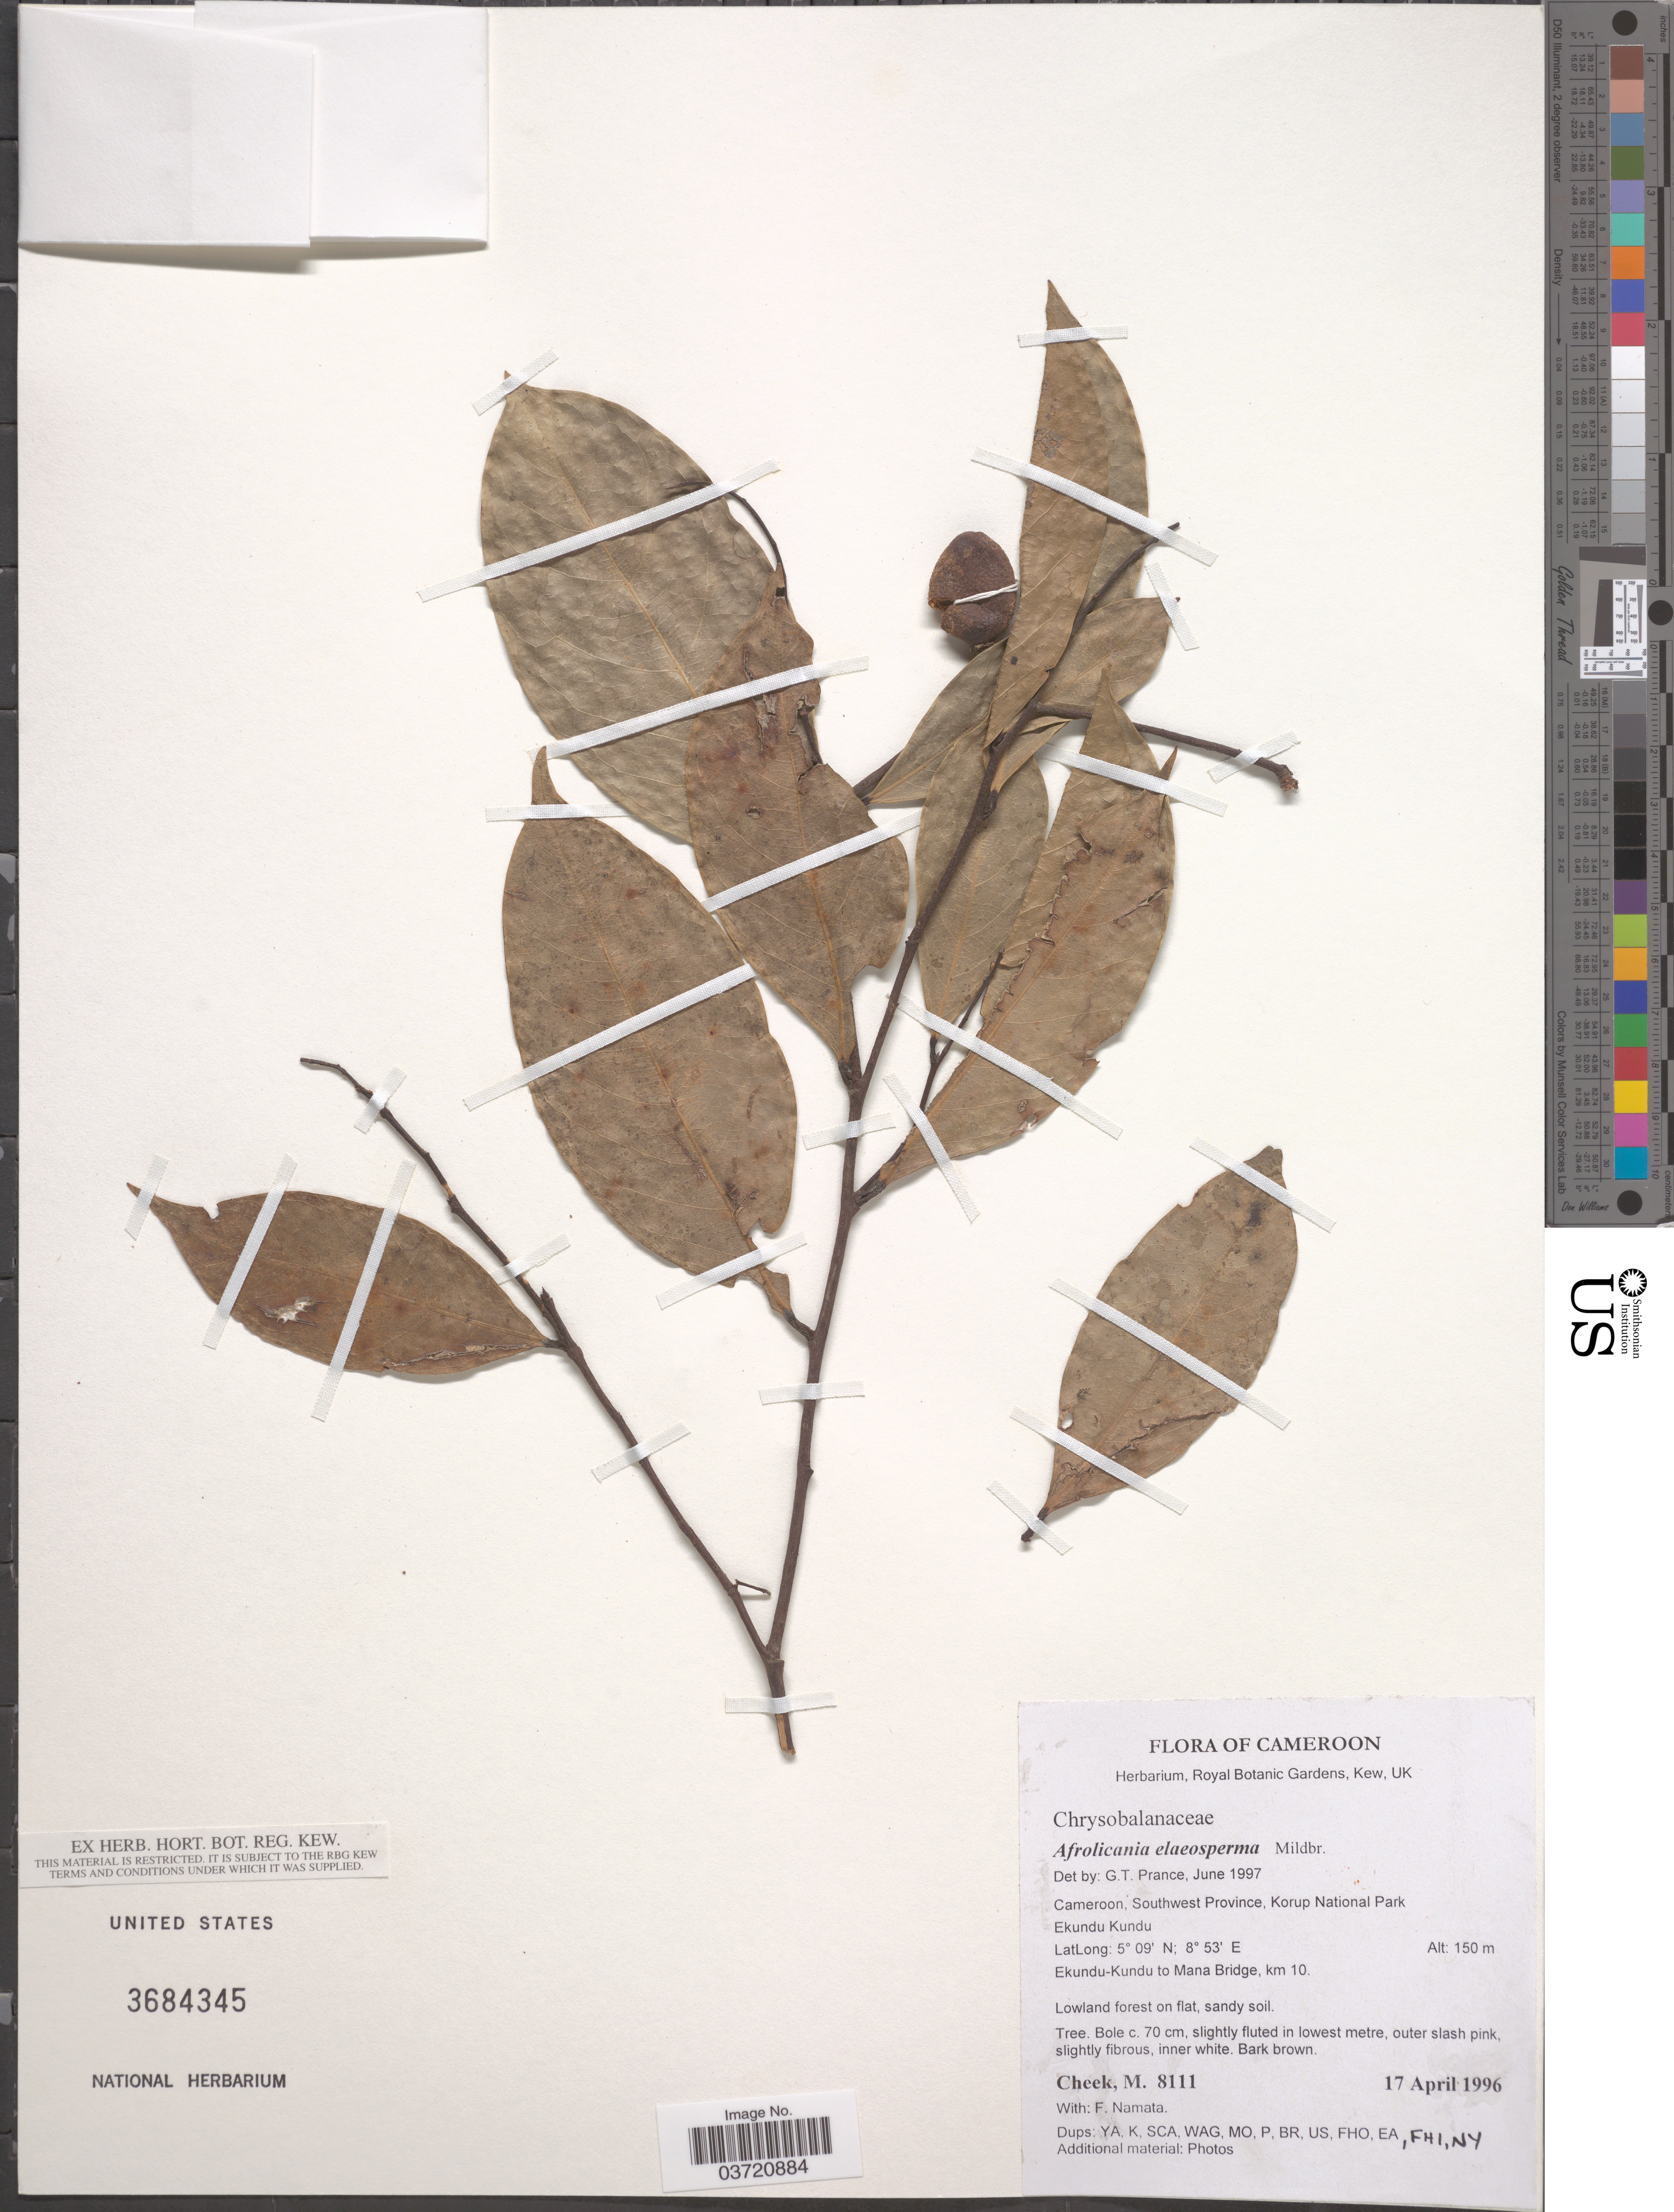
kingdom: Plantae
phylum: Tracheophyta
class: Magnoliopsida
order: Malpighiales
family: Chrysobalanaceae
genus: Afrolicania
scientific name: Afrolicania elaeosperma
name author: Mildbr.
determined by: Prance, G. T.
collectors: M. Cheek & F. Namata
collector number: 8111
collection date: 1996-04-17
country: Cameroon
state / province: Sud-Ouest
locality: Southwest Province, Korup National Park. Ekundu Kundu. Ekundu-Kundu to Mana Bridge, km 10.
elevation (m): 150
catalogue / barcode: US 3684345